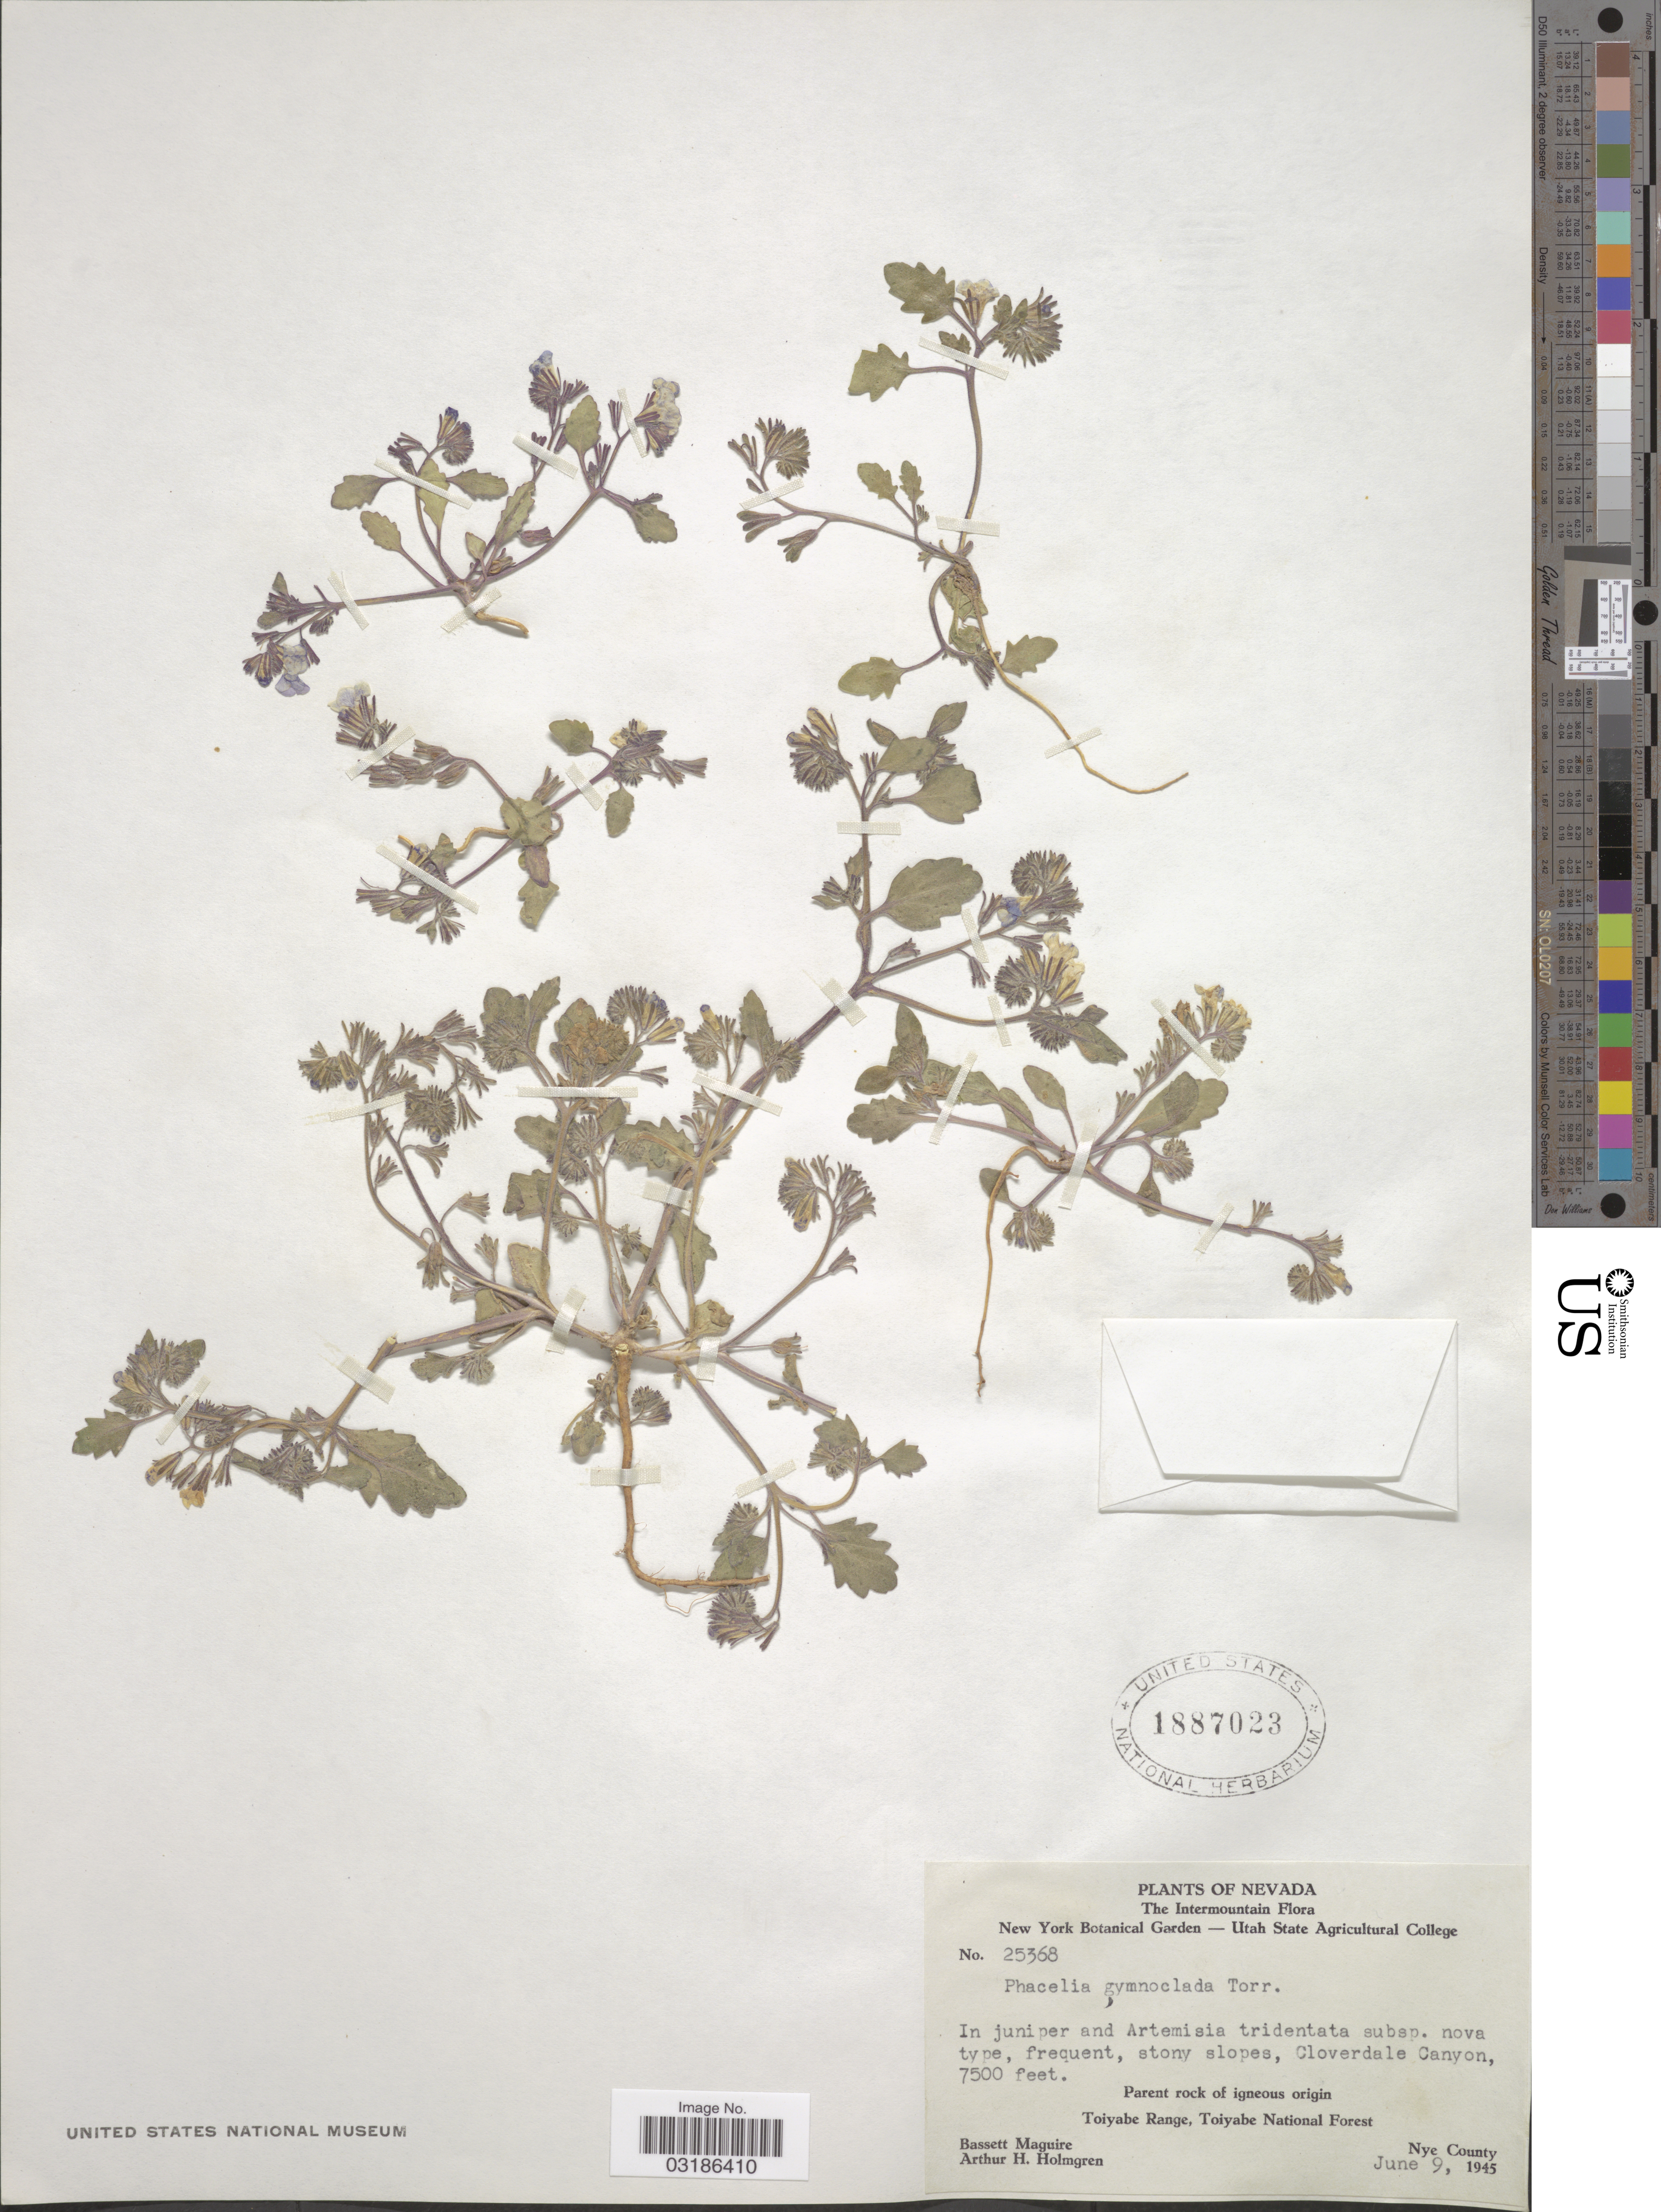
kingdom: Plantae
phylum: Tracheophyta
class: Magnoliopsida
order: Boraginales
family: Hydrophyllaceae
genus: Phacelia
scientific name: Phacelia gymnoclada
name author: Torr. in C. King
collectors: B. Maguire & A. H. Holmgren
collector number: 25368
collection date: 1945-06-09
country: United States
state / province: Nevada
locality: The Intermountain. Cloverdale Canyon, Parent rock of igneous origin. Toiyabe Range, Toiyabe National Forest. Nye County.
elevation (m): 2286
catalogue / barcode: US 1887023